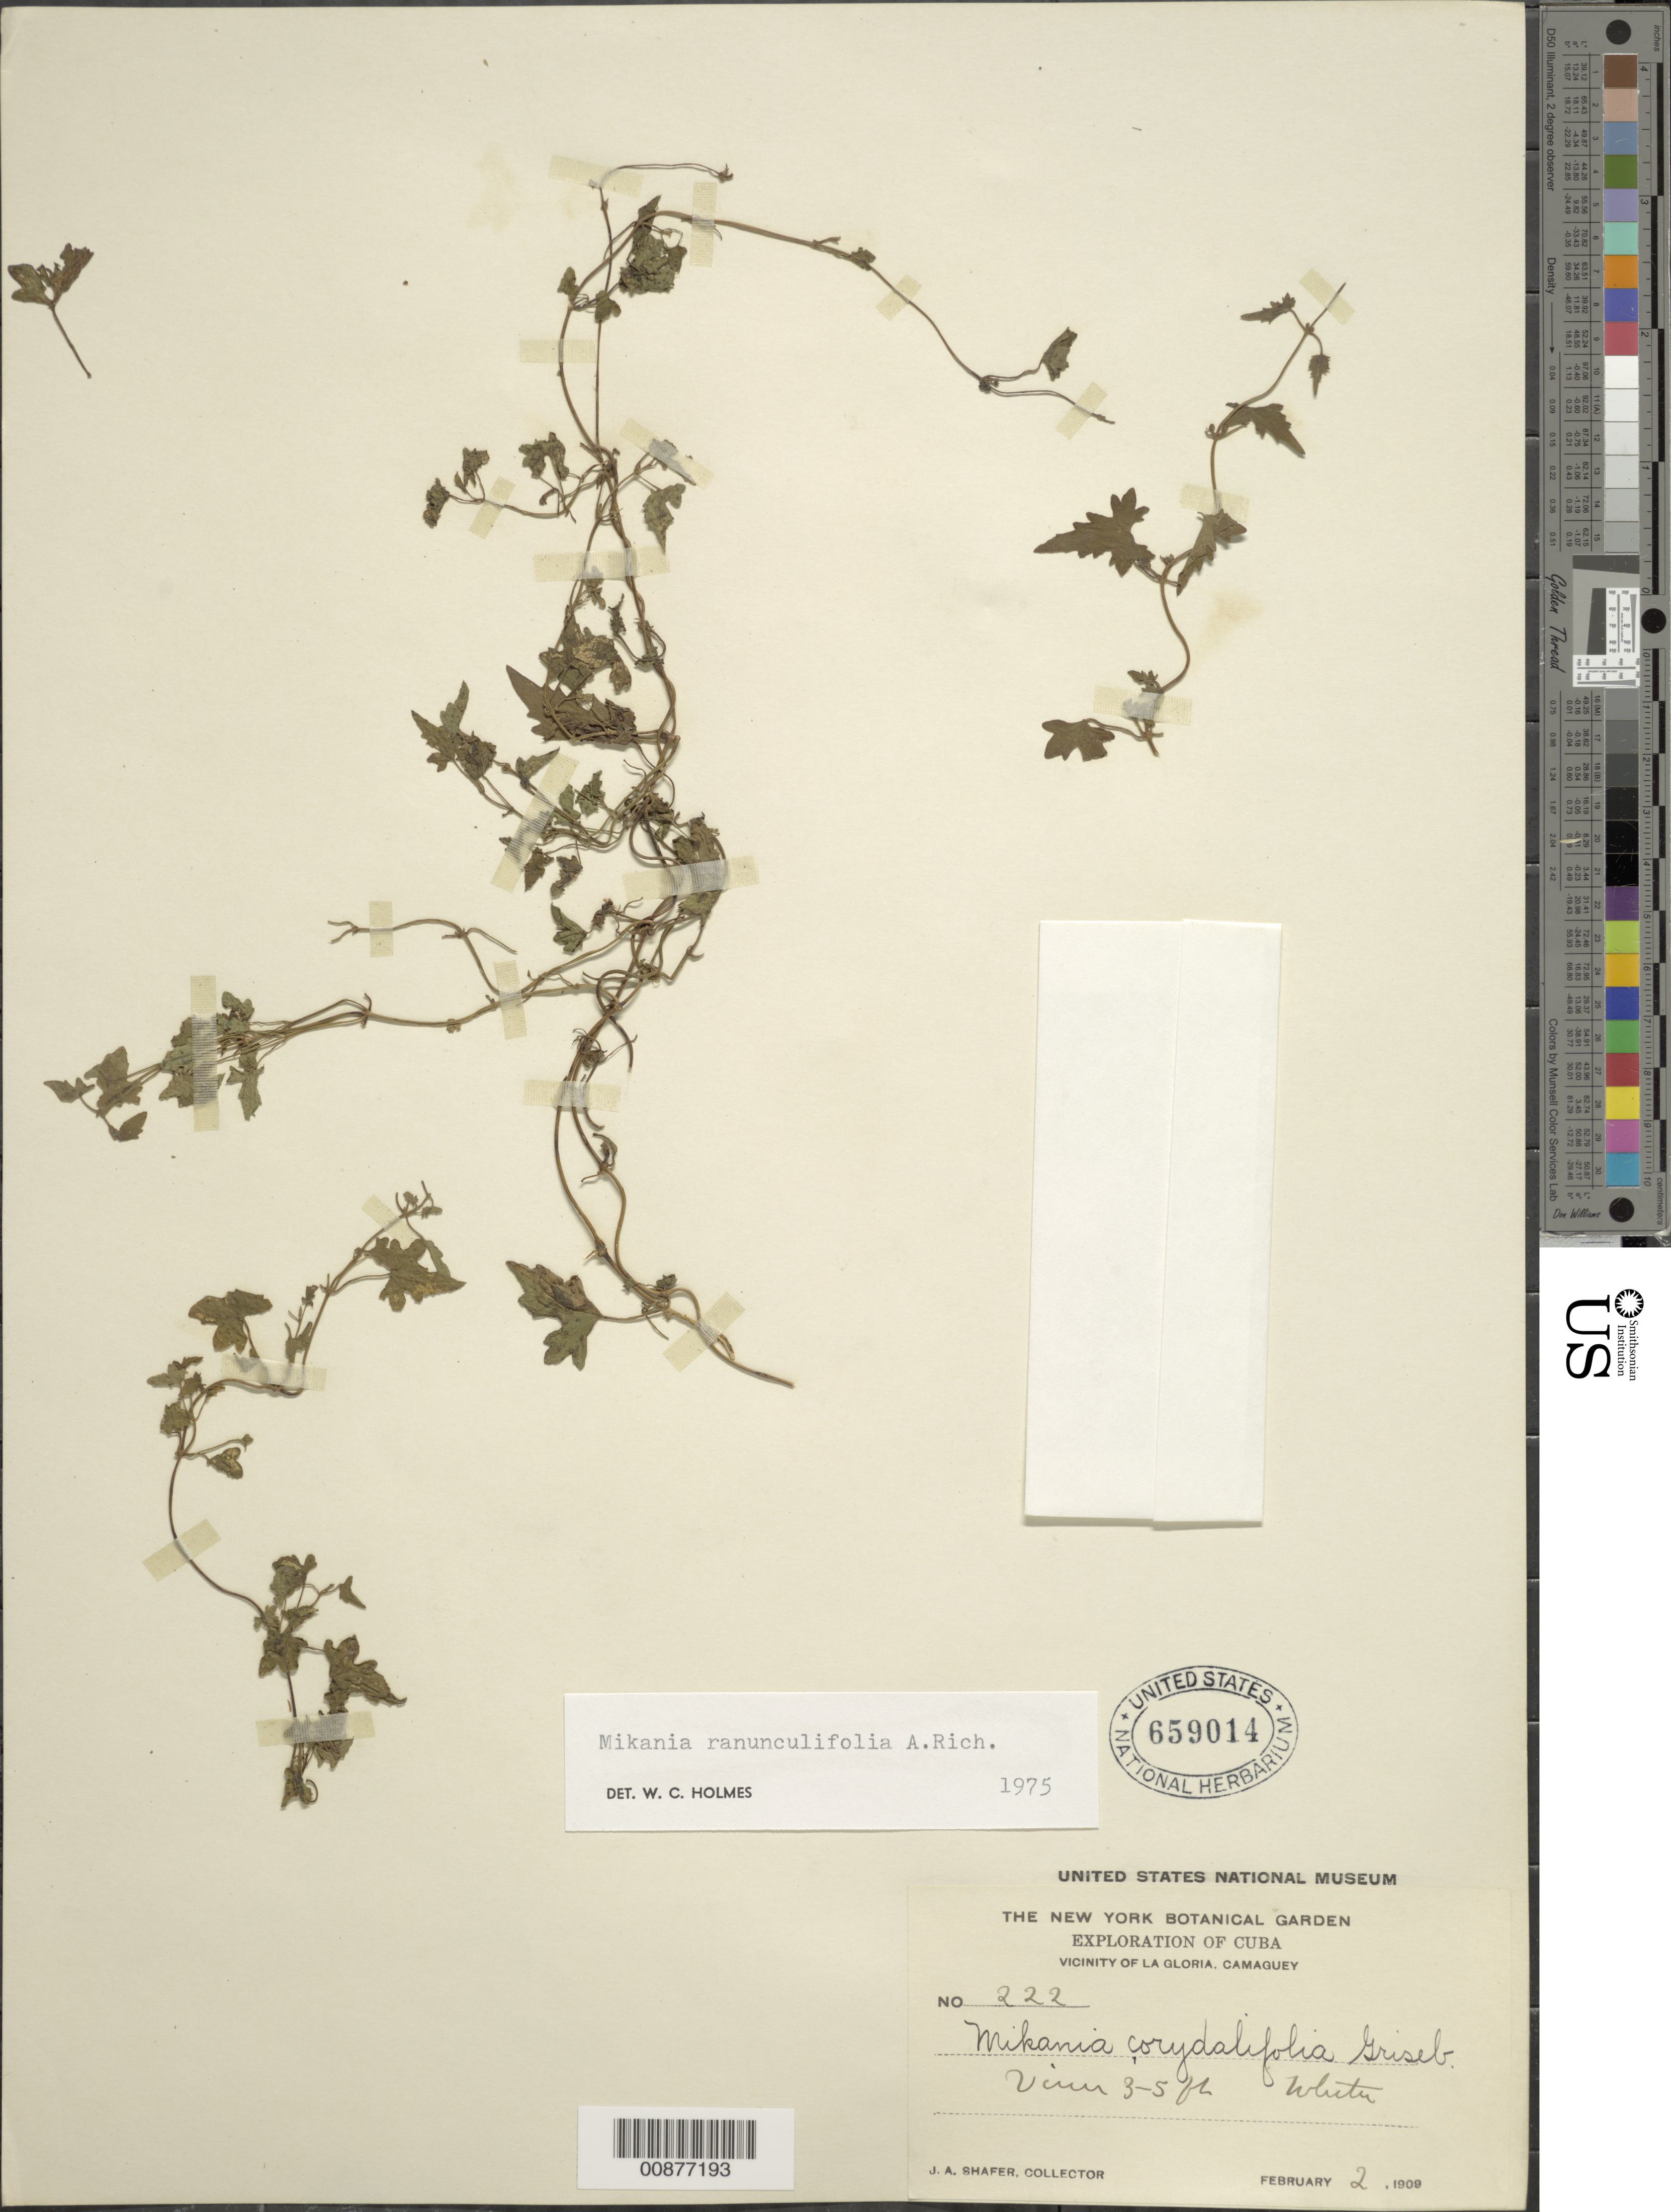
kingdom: Plantae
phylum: Tracheophyta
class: Magnoliopsida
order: Asterales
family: Asteraceae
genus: Mikania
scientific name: Mikania ranunculifolia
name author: A. Rich.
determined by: Holmes, W. C.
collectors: J. A. Shafer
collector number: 222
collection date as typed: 02 Feb 1909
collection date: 1909-02-02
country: Cuba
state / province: Camaguey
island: Cuba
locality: Vicinity of La Gloria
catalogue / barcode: US 659014